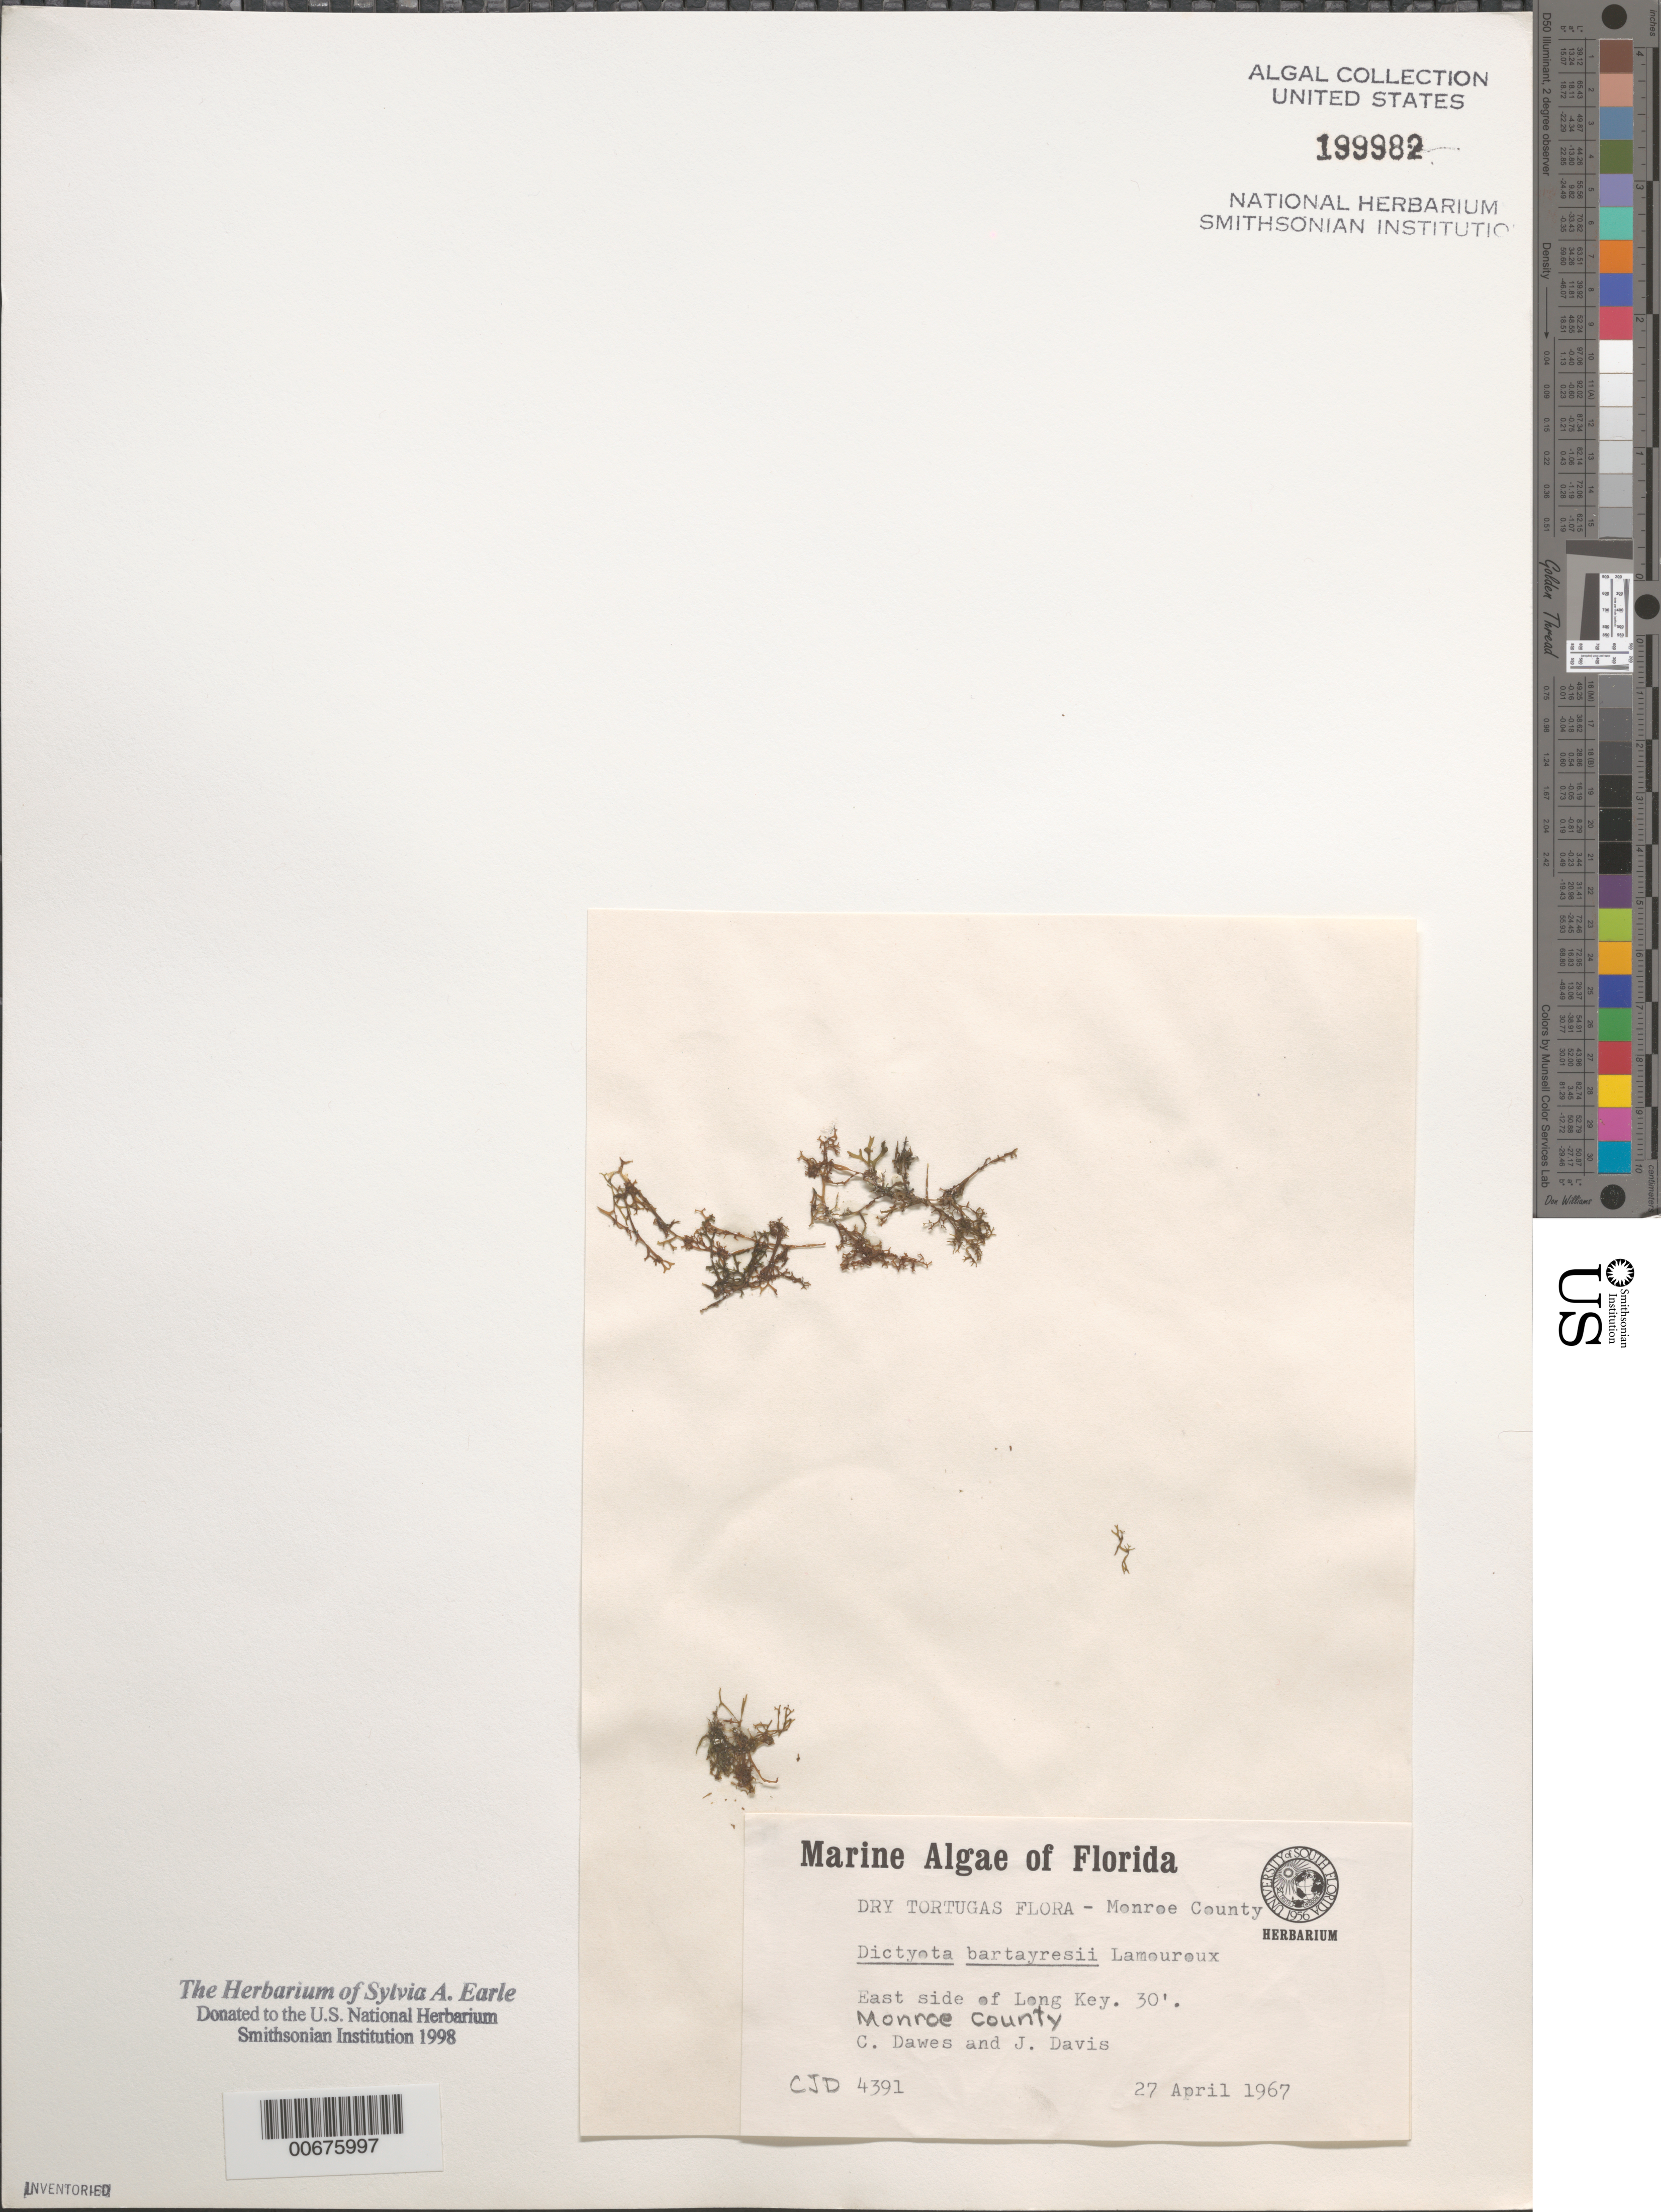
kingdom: Chromista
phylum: Ochrophyta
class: Phaeophyceae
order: Dictyotales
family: Dictyotaceae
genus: Dictyota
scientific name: Dictyota bartayresiana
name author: J.V.Lamouroux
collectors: C. Dawes & J. Davis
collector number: Cjd 4391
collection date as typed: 27 Apr 1967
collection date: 1967-04-27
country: United States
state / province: Florida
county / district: Monroe County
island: Long Key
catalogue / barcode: US 199982